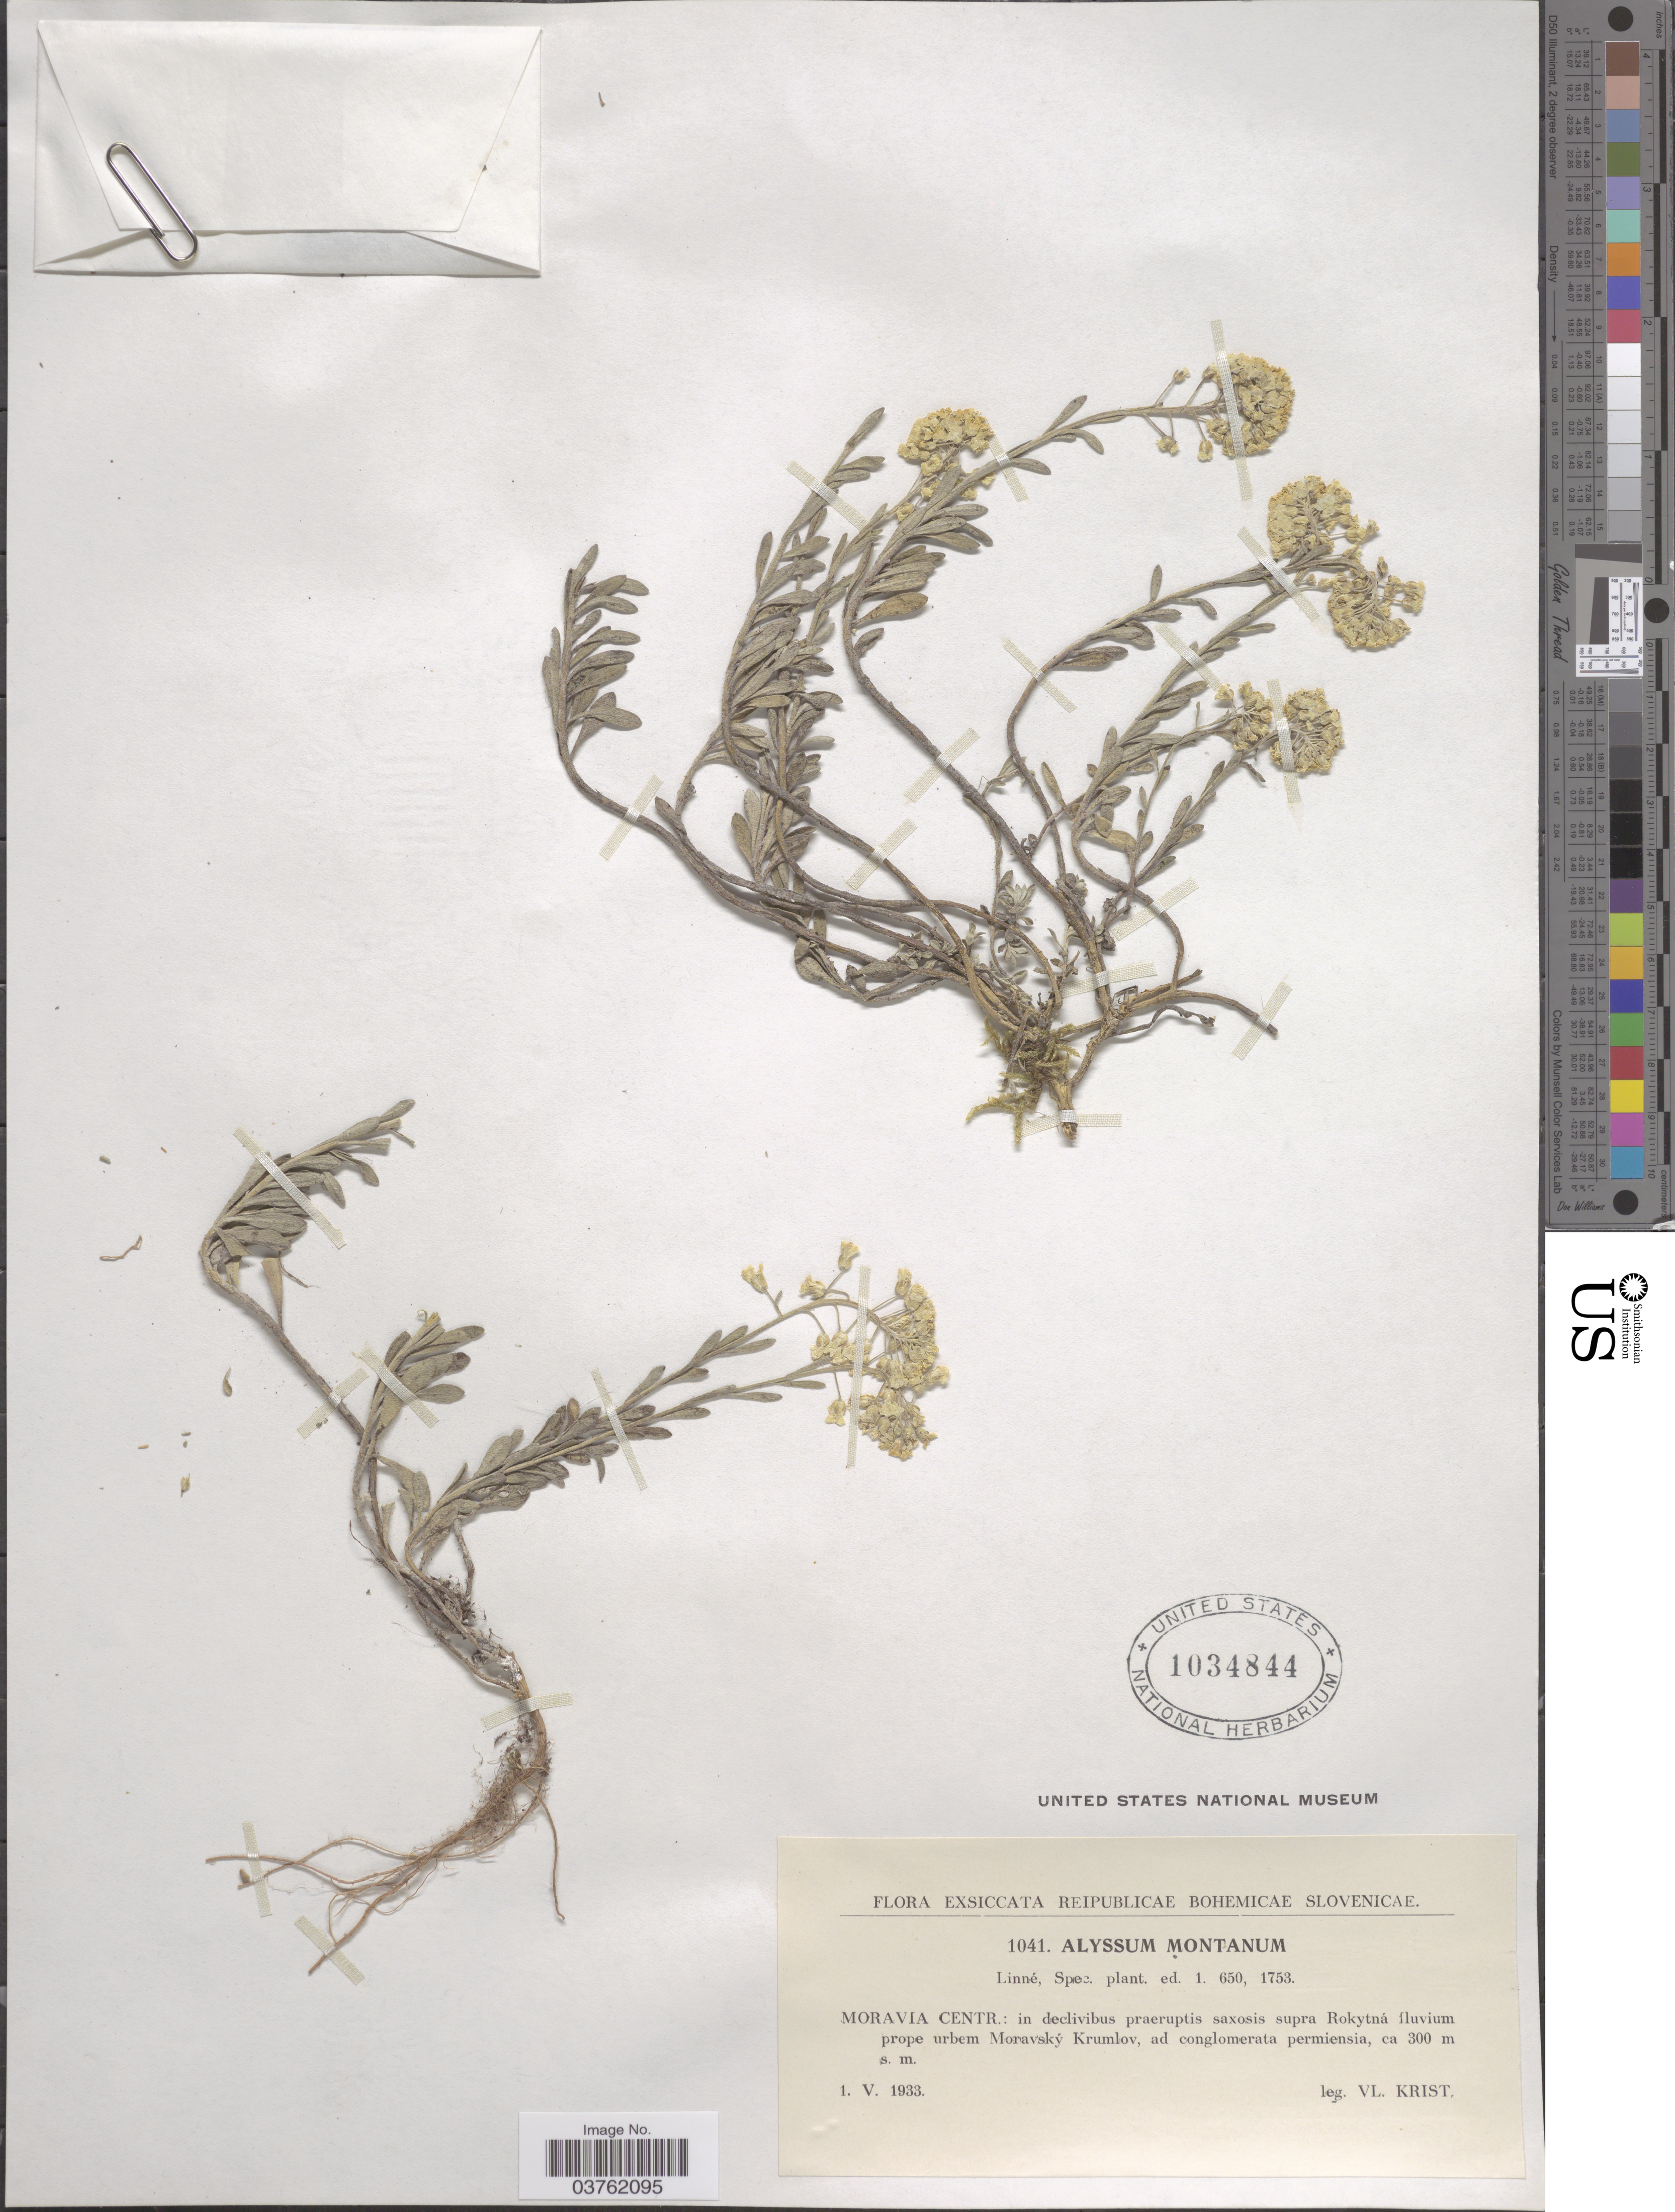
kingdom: Plantae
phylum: Tracheophyta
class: Magnoliopsida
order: Brassicales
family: Brassicaceae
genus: Alyssum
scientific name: Alyssum montanum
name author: L.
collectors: V. Krist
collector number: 1041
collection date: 1933-05-01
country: Czechia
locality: Reipublicae Bohemicae Slovenicae. Moravia Centr.: in declivibus praeruptis saxosis supra Rokytná fluvium prope urbem Moravský Krumlov.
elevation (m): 300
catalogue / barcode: US 1034844